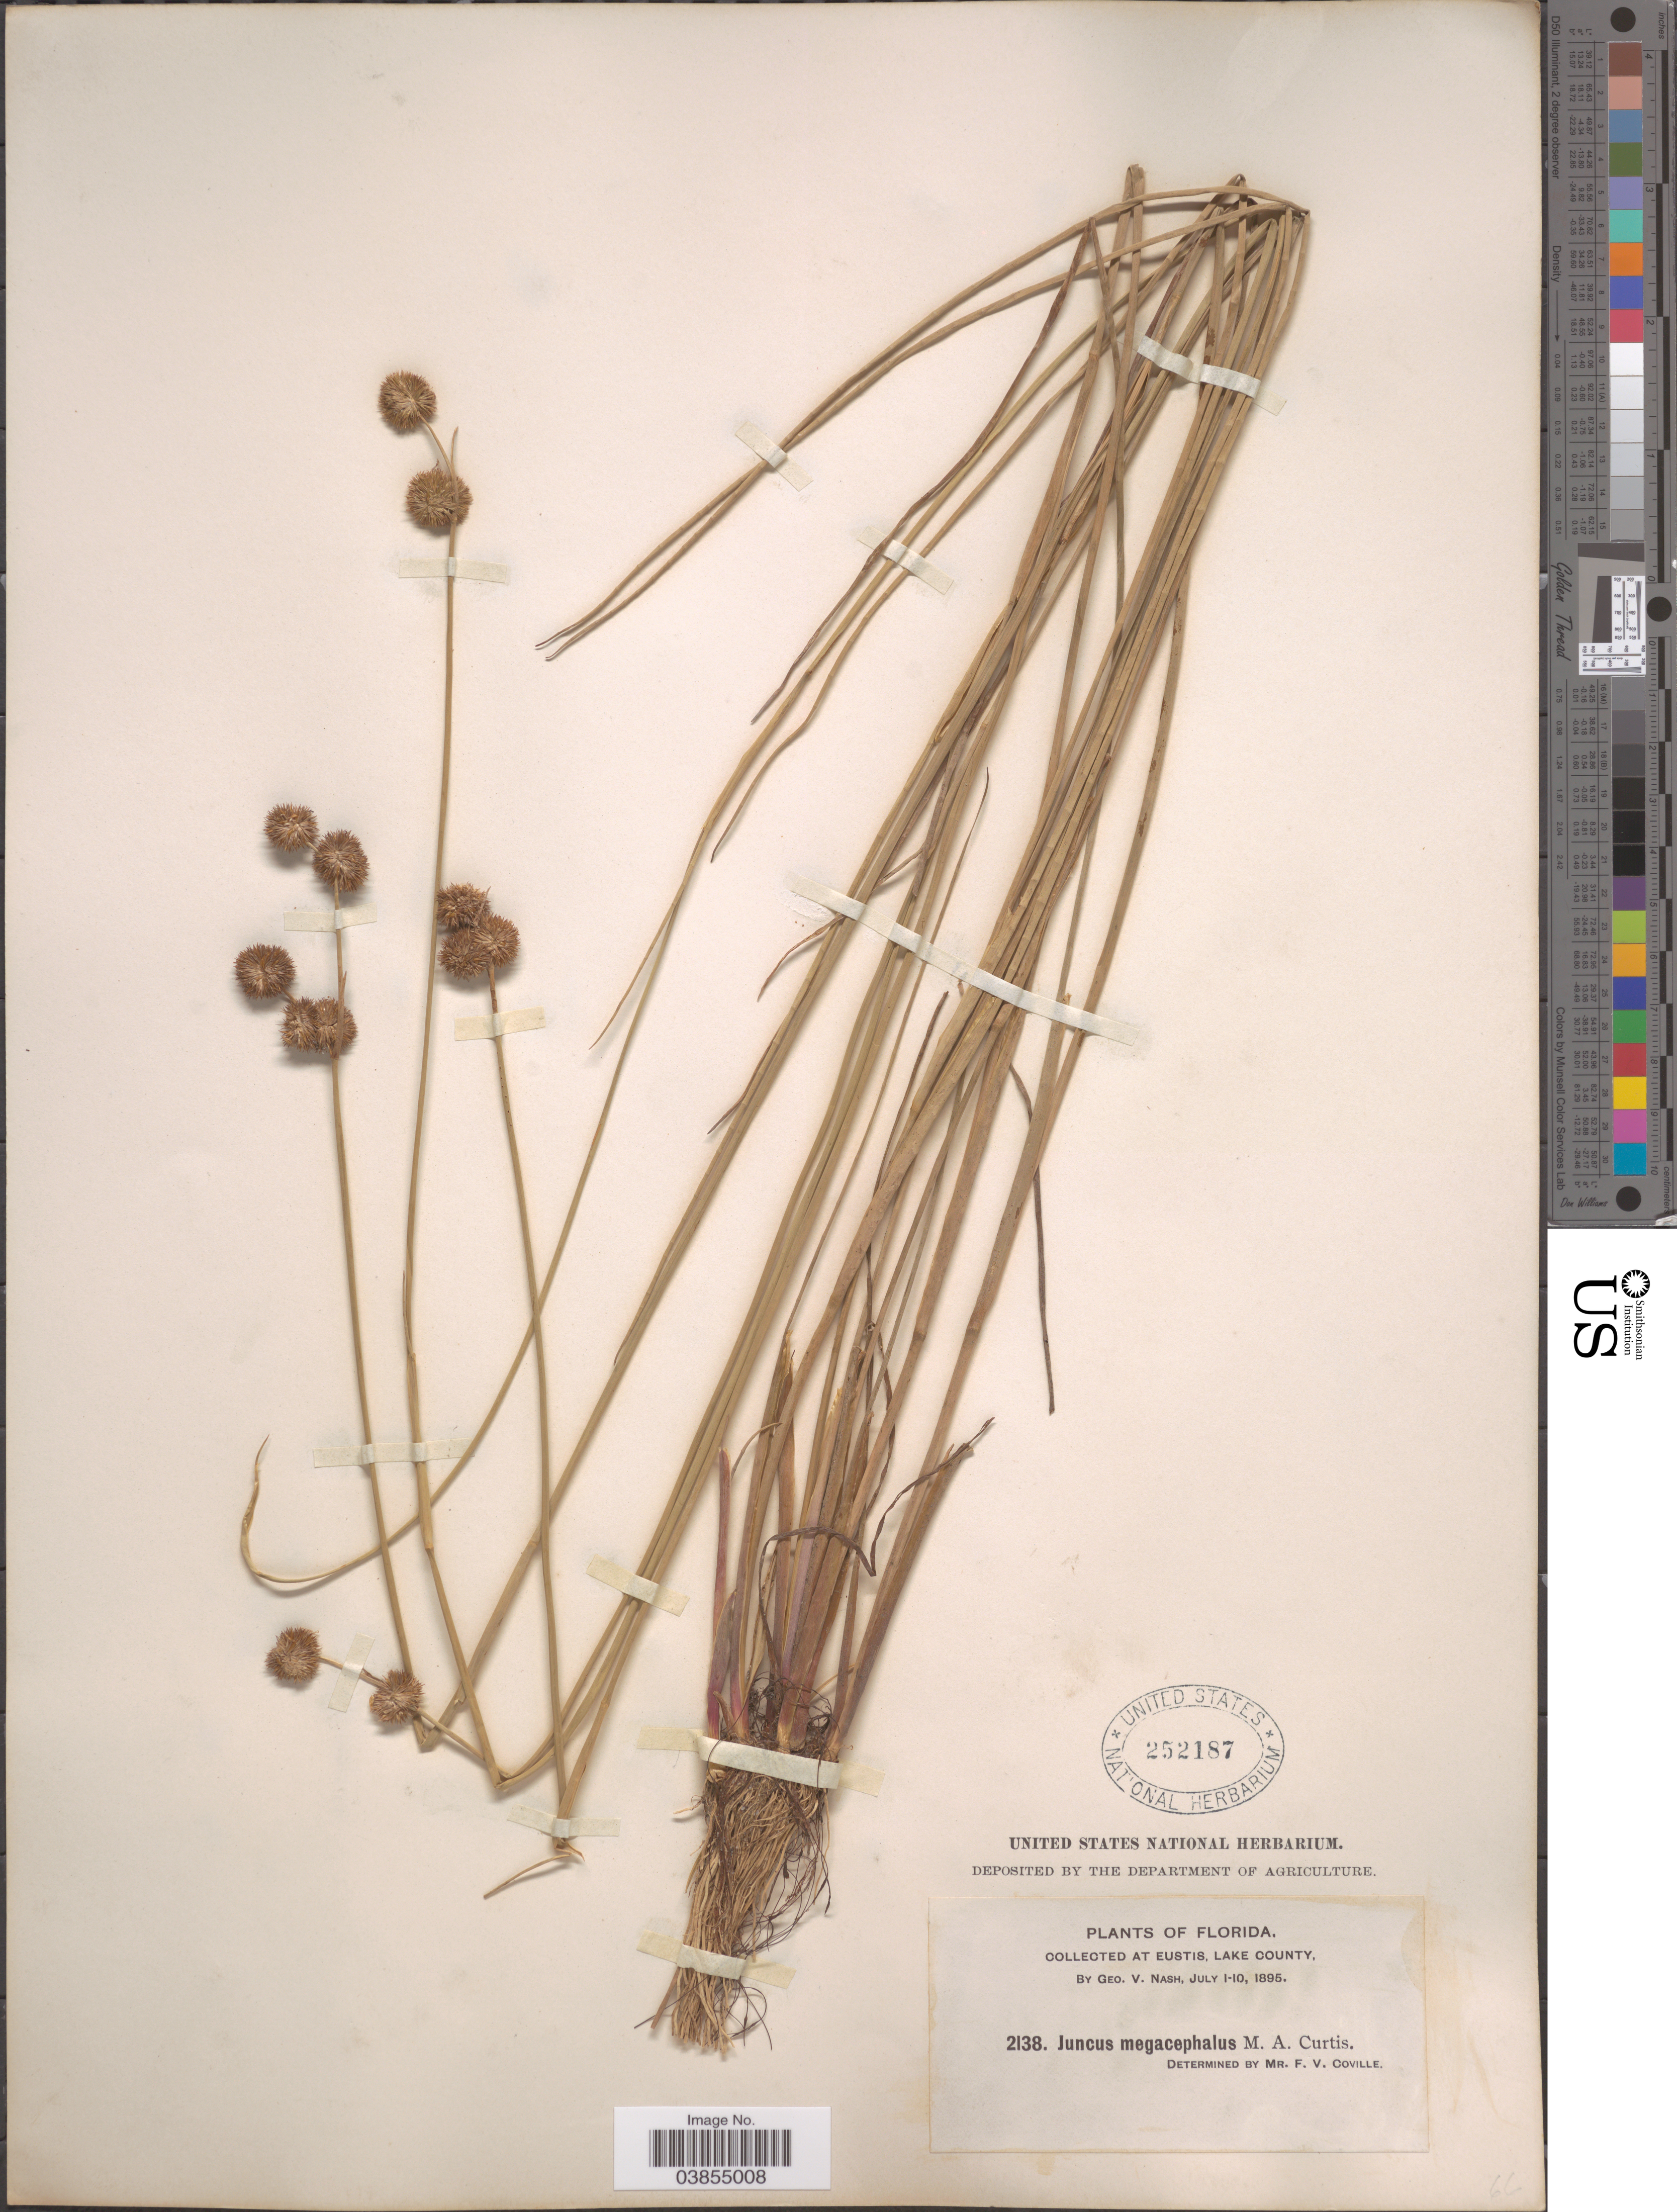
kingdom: Plantae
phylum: Tracheophyta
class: Liliopsida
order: Poales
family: Juncaceae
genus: Juncus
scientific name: Juncus megacephalus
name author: M.A. Curtis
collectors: G. V. Nash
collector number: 2138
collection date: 1895-07-01/1895-07-10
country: United States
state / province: Florida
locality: At Eustis, Lake County.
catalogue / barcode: US 252187